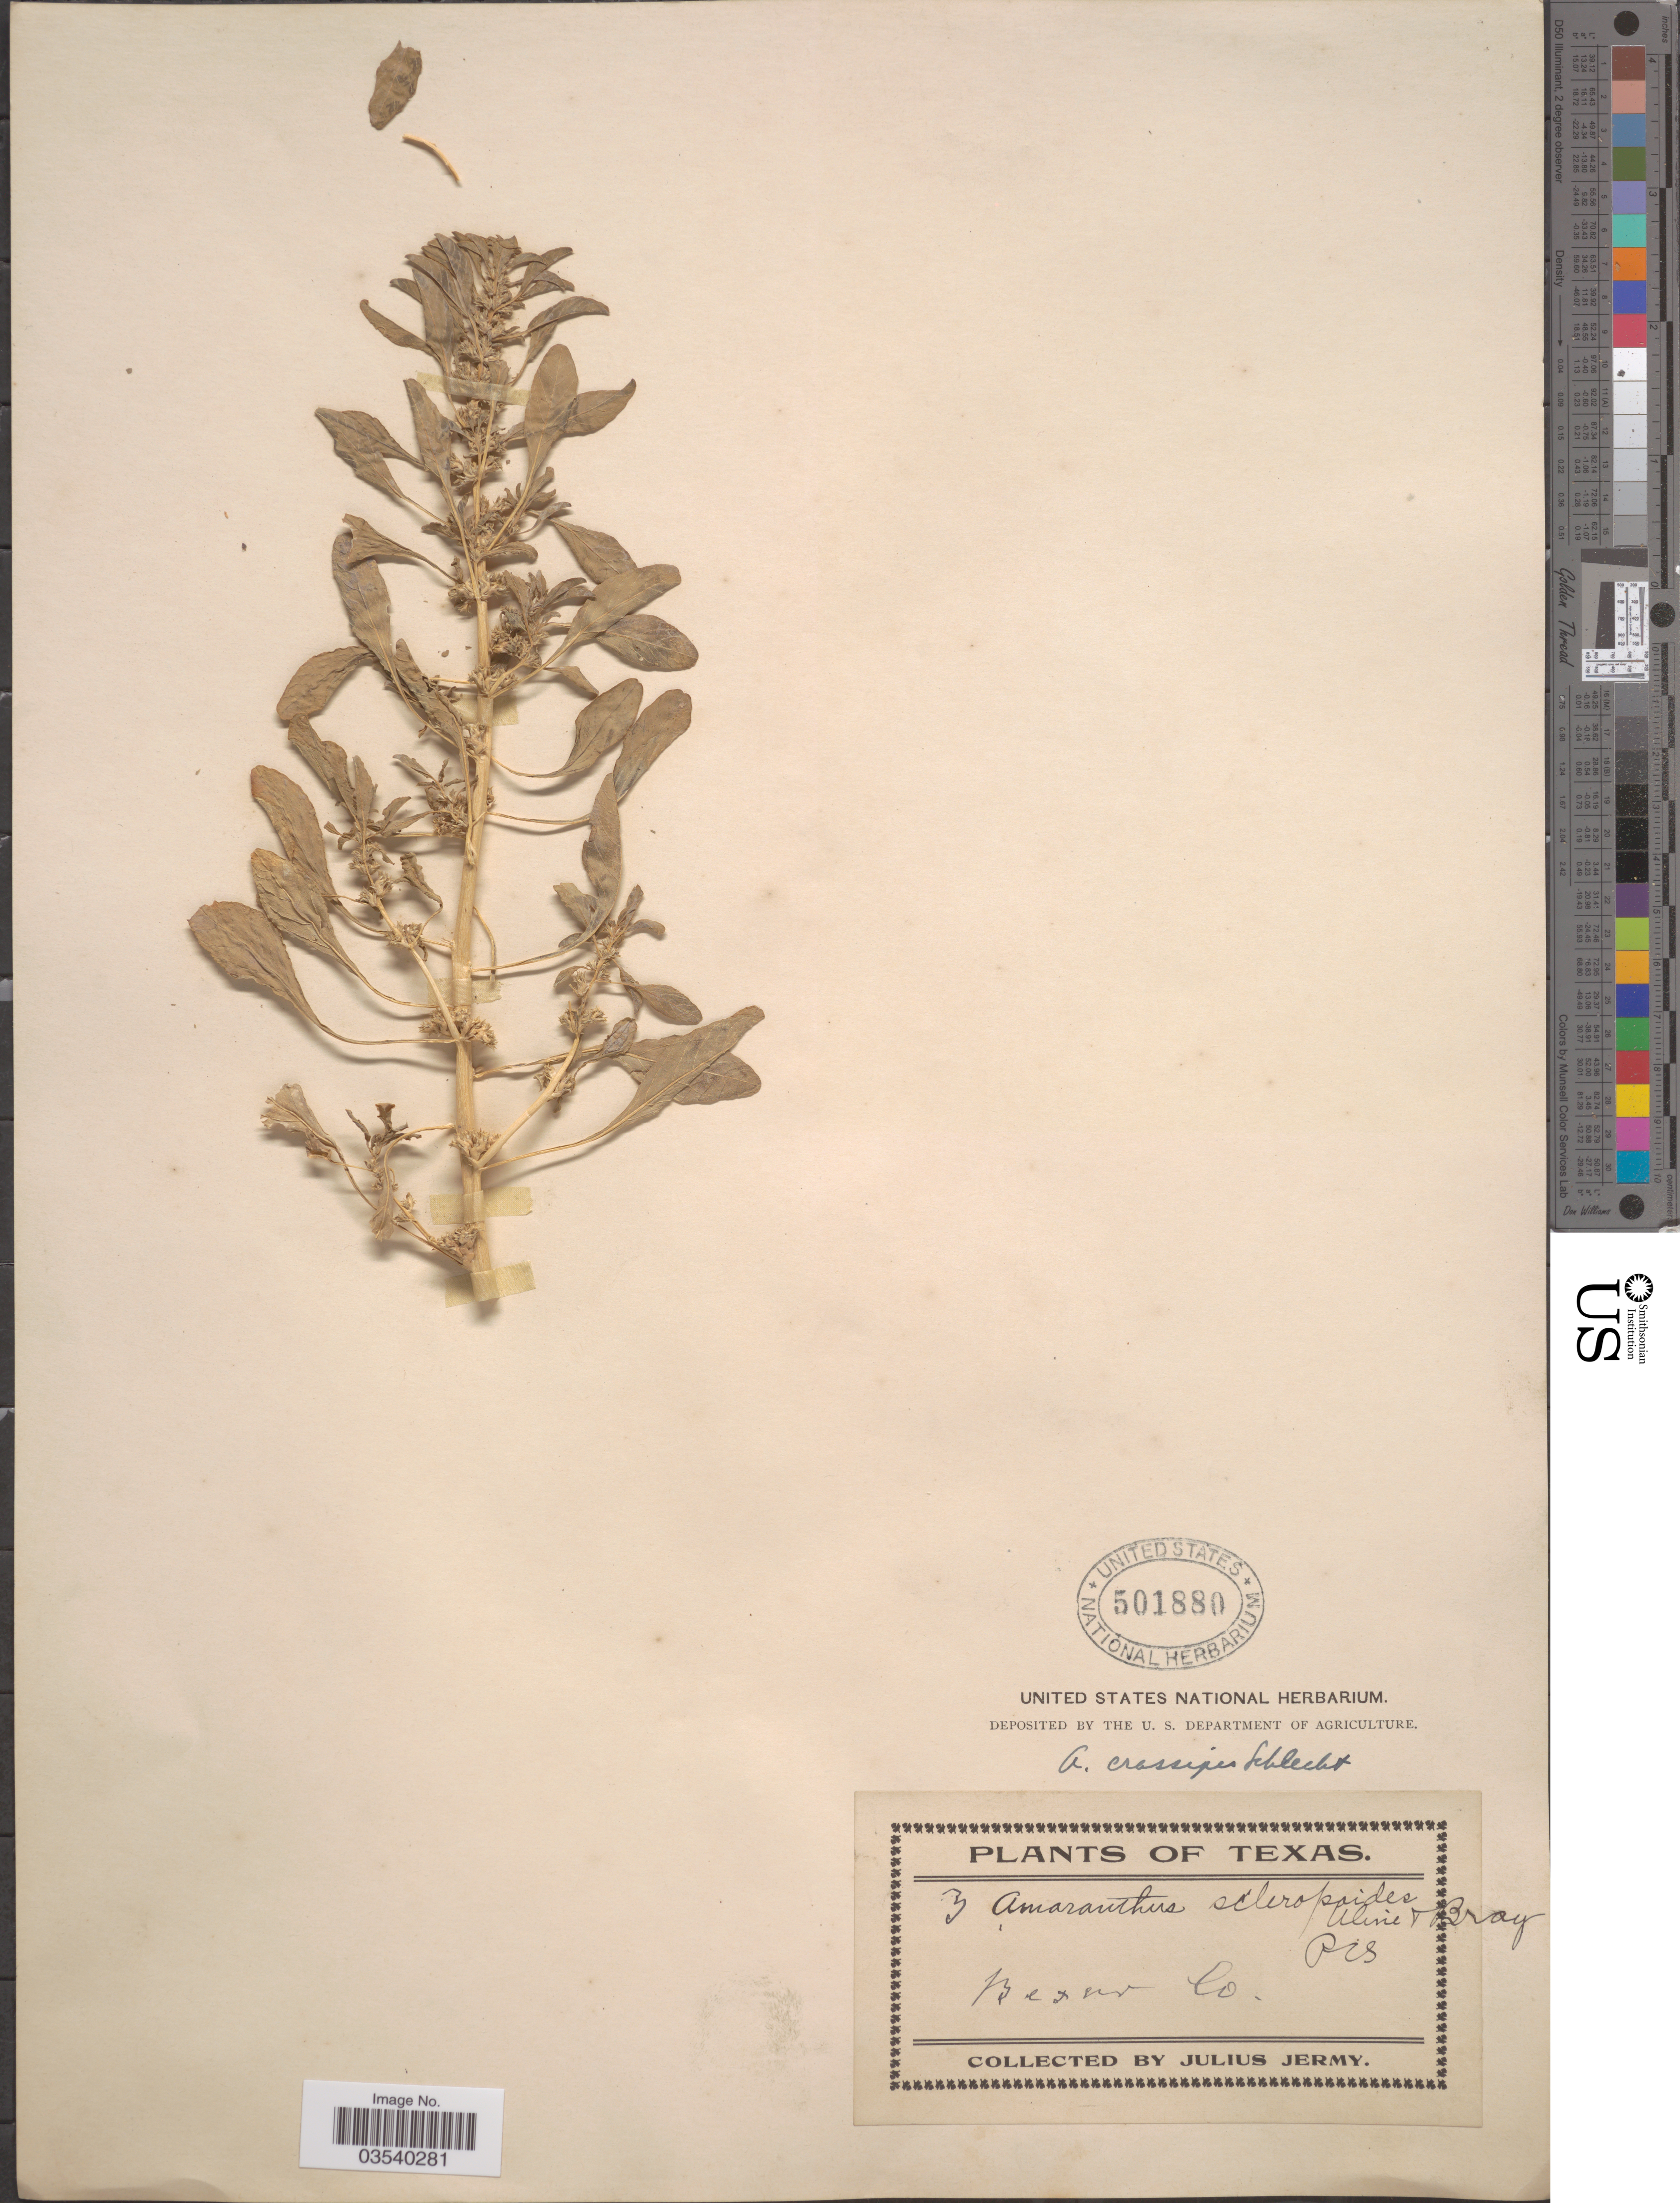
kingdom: Plantae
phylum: Tracheophyta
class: Magnoliopsida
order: Caryophyllales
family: Amaranthaceae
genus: Amaranthus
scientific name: Amaranthus crassipes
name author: Schltdl.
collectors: J. Jermy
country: United States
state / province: Texas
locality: Bexar Co.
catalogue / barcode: US 501880